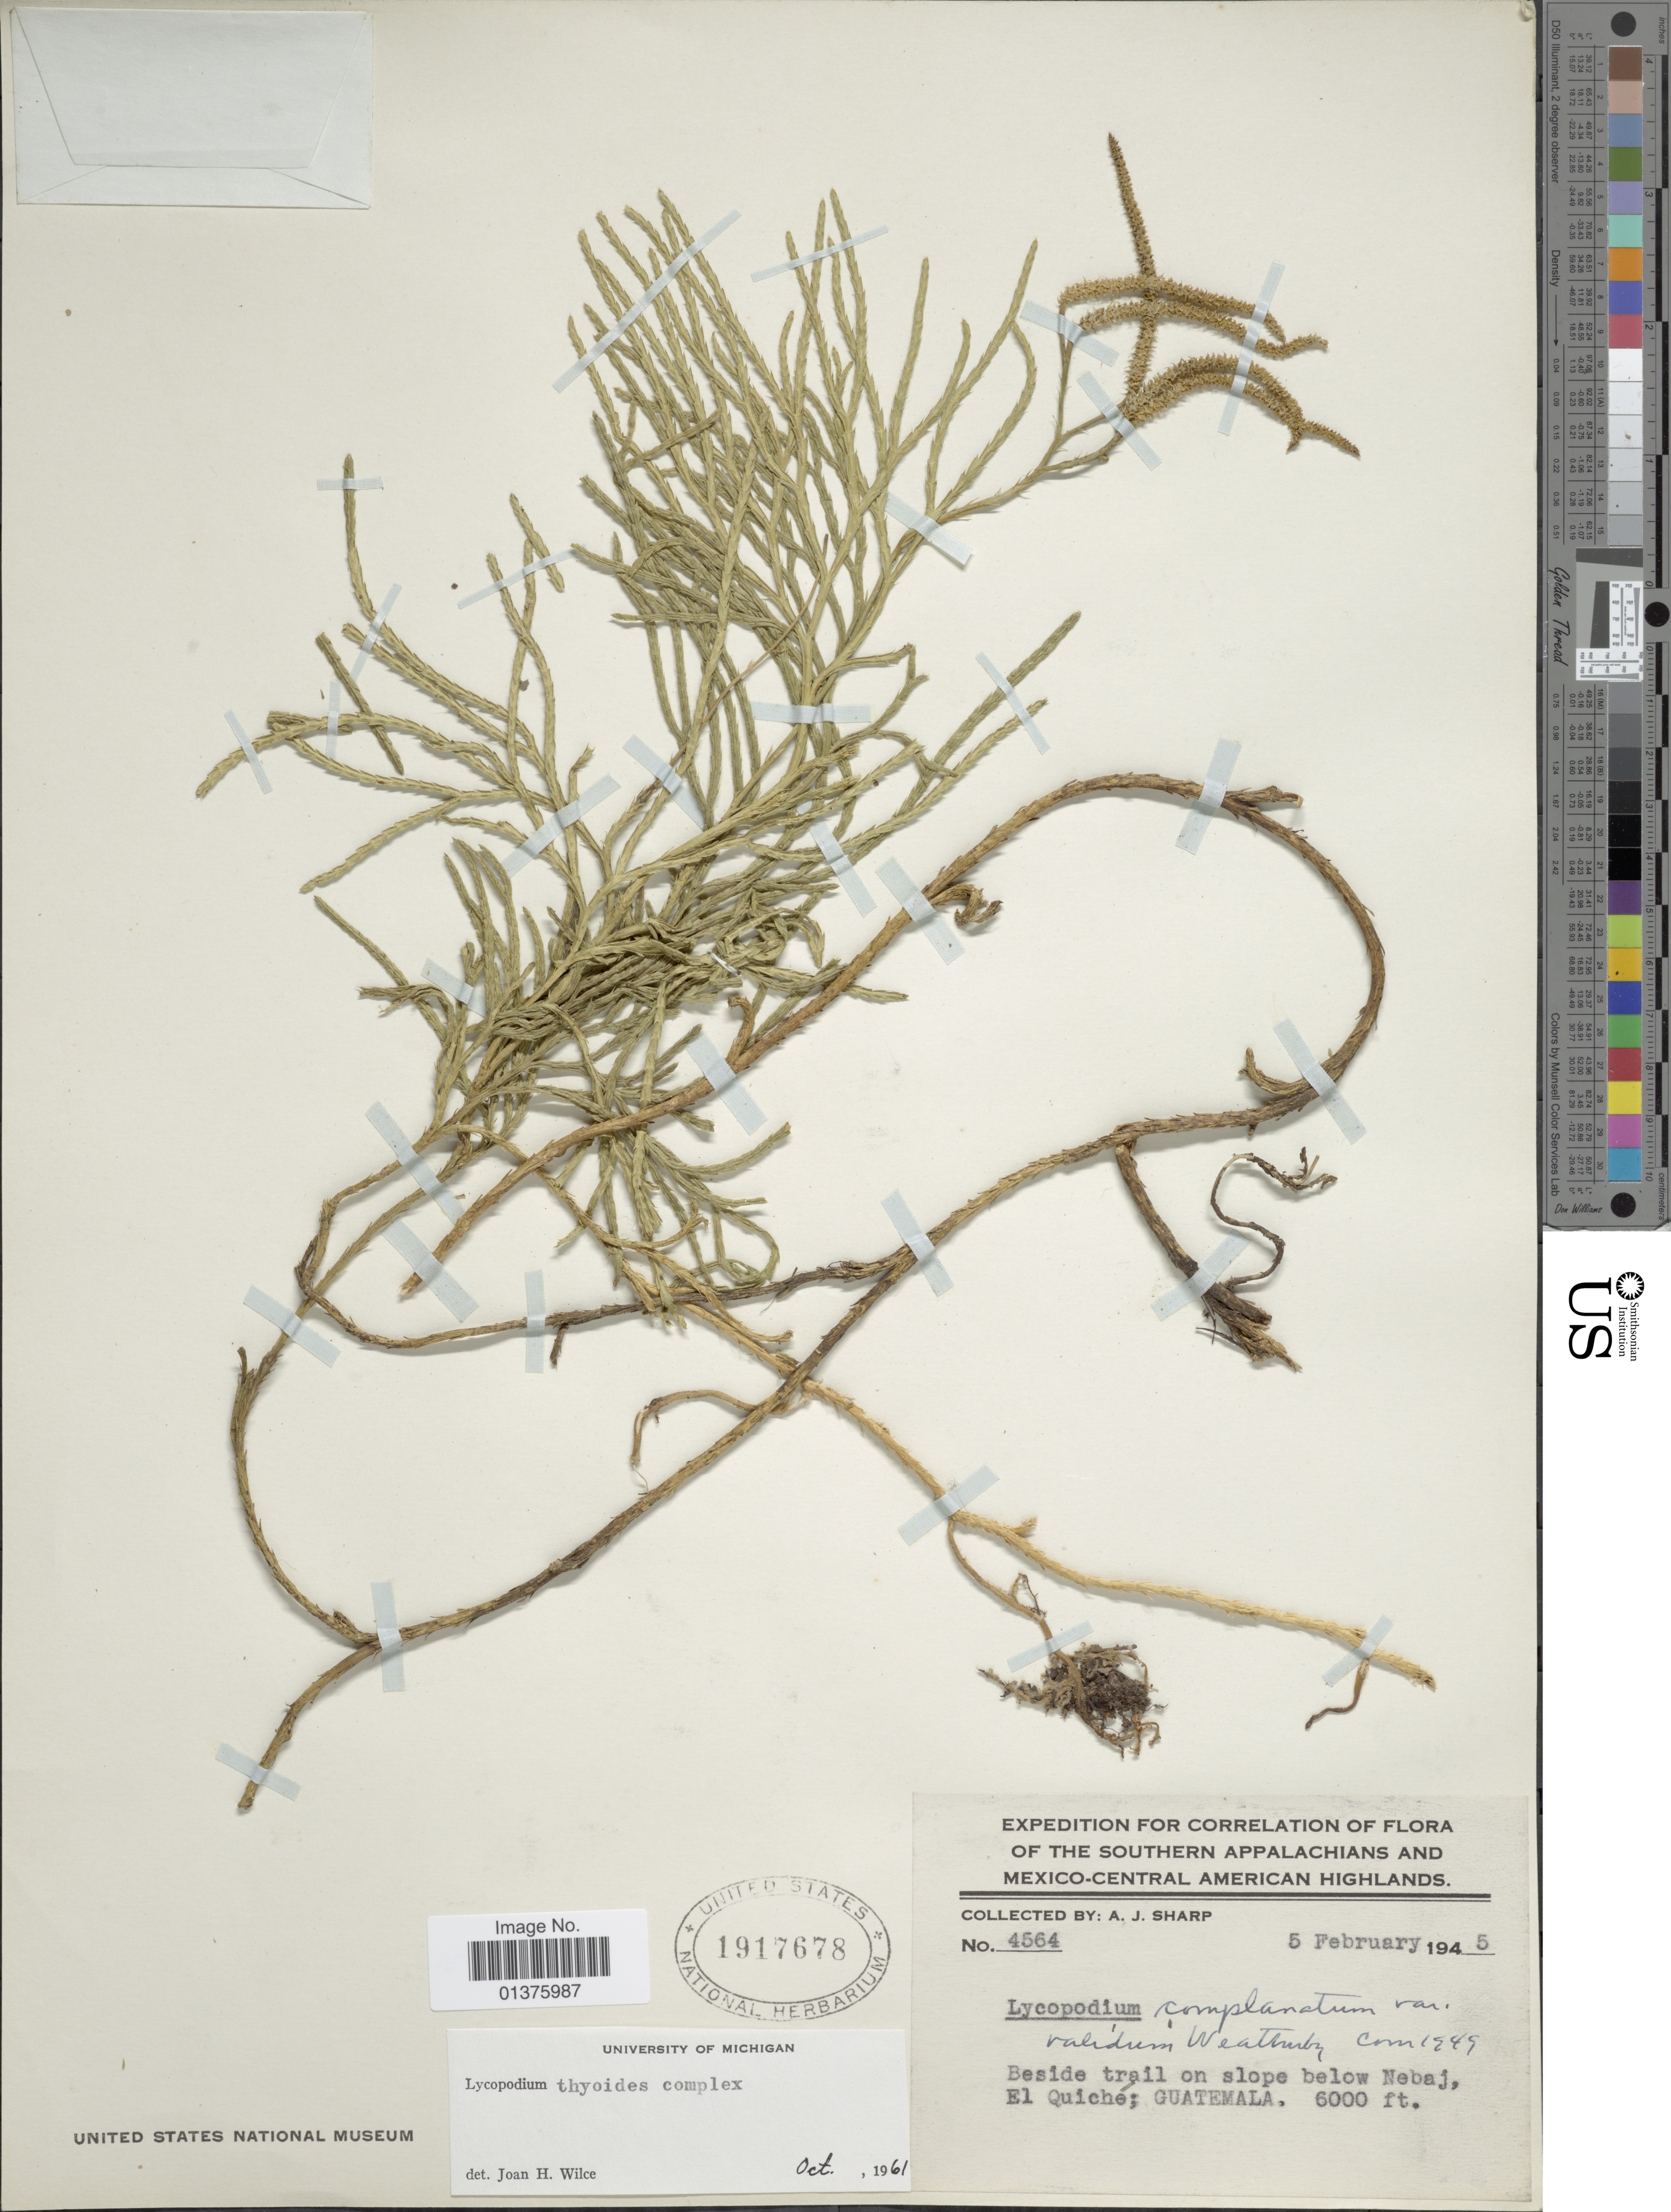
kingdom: Plantae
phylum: Tracheophyta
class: Lycopodiopsida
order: Lycopodiales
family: Lycopodiaceae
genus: Diphasiastrum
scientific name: Diphasiastrum thyoides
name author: (Humb. & Bonpl. ex Willd.) Holub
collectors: A. J. Sharp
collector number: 4564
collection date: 1945-02-05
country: Guatemala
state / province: El Quiché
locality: Beside trail on slope below Nebaj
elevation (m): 1829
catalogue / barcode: US 1917678